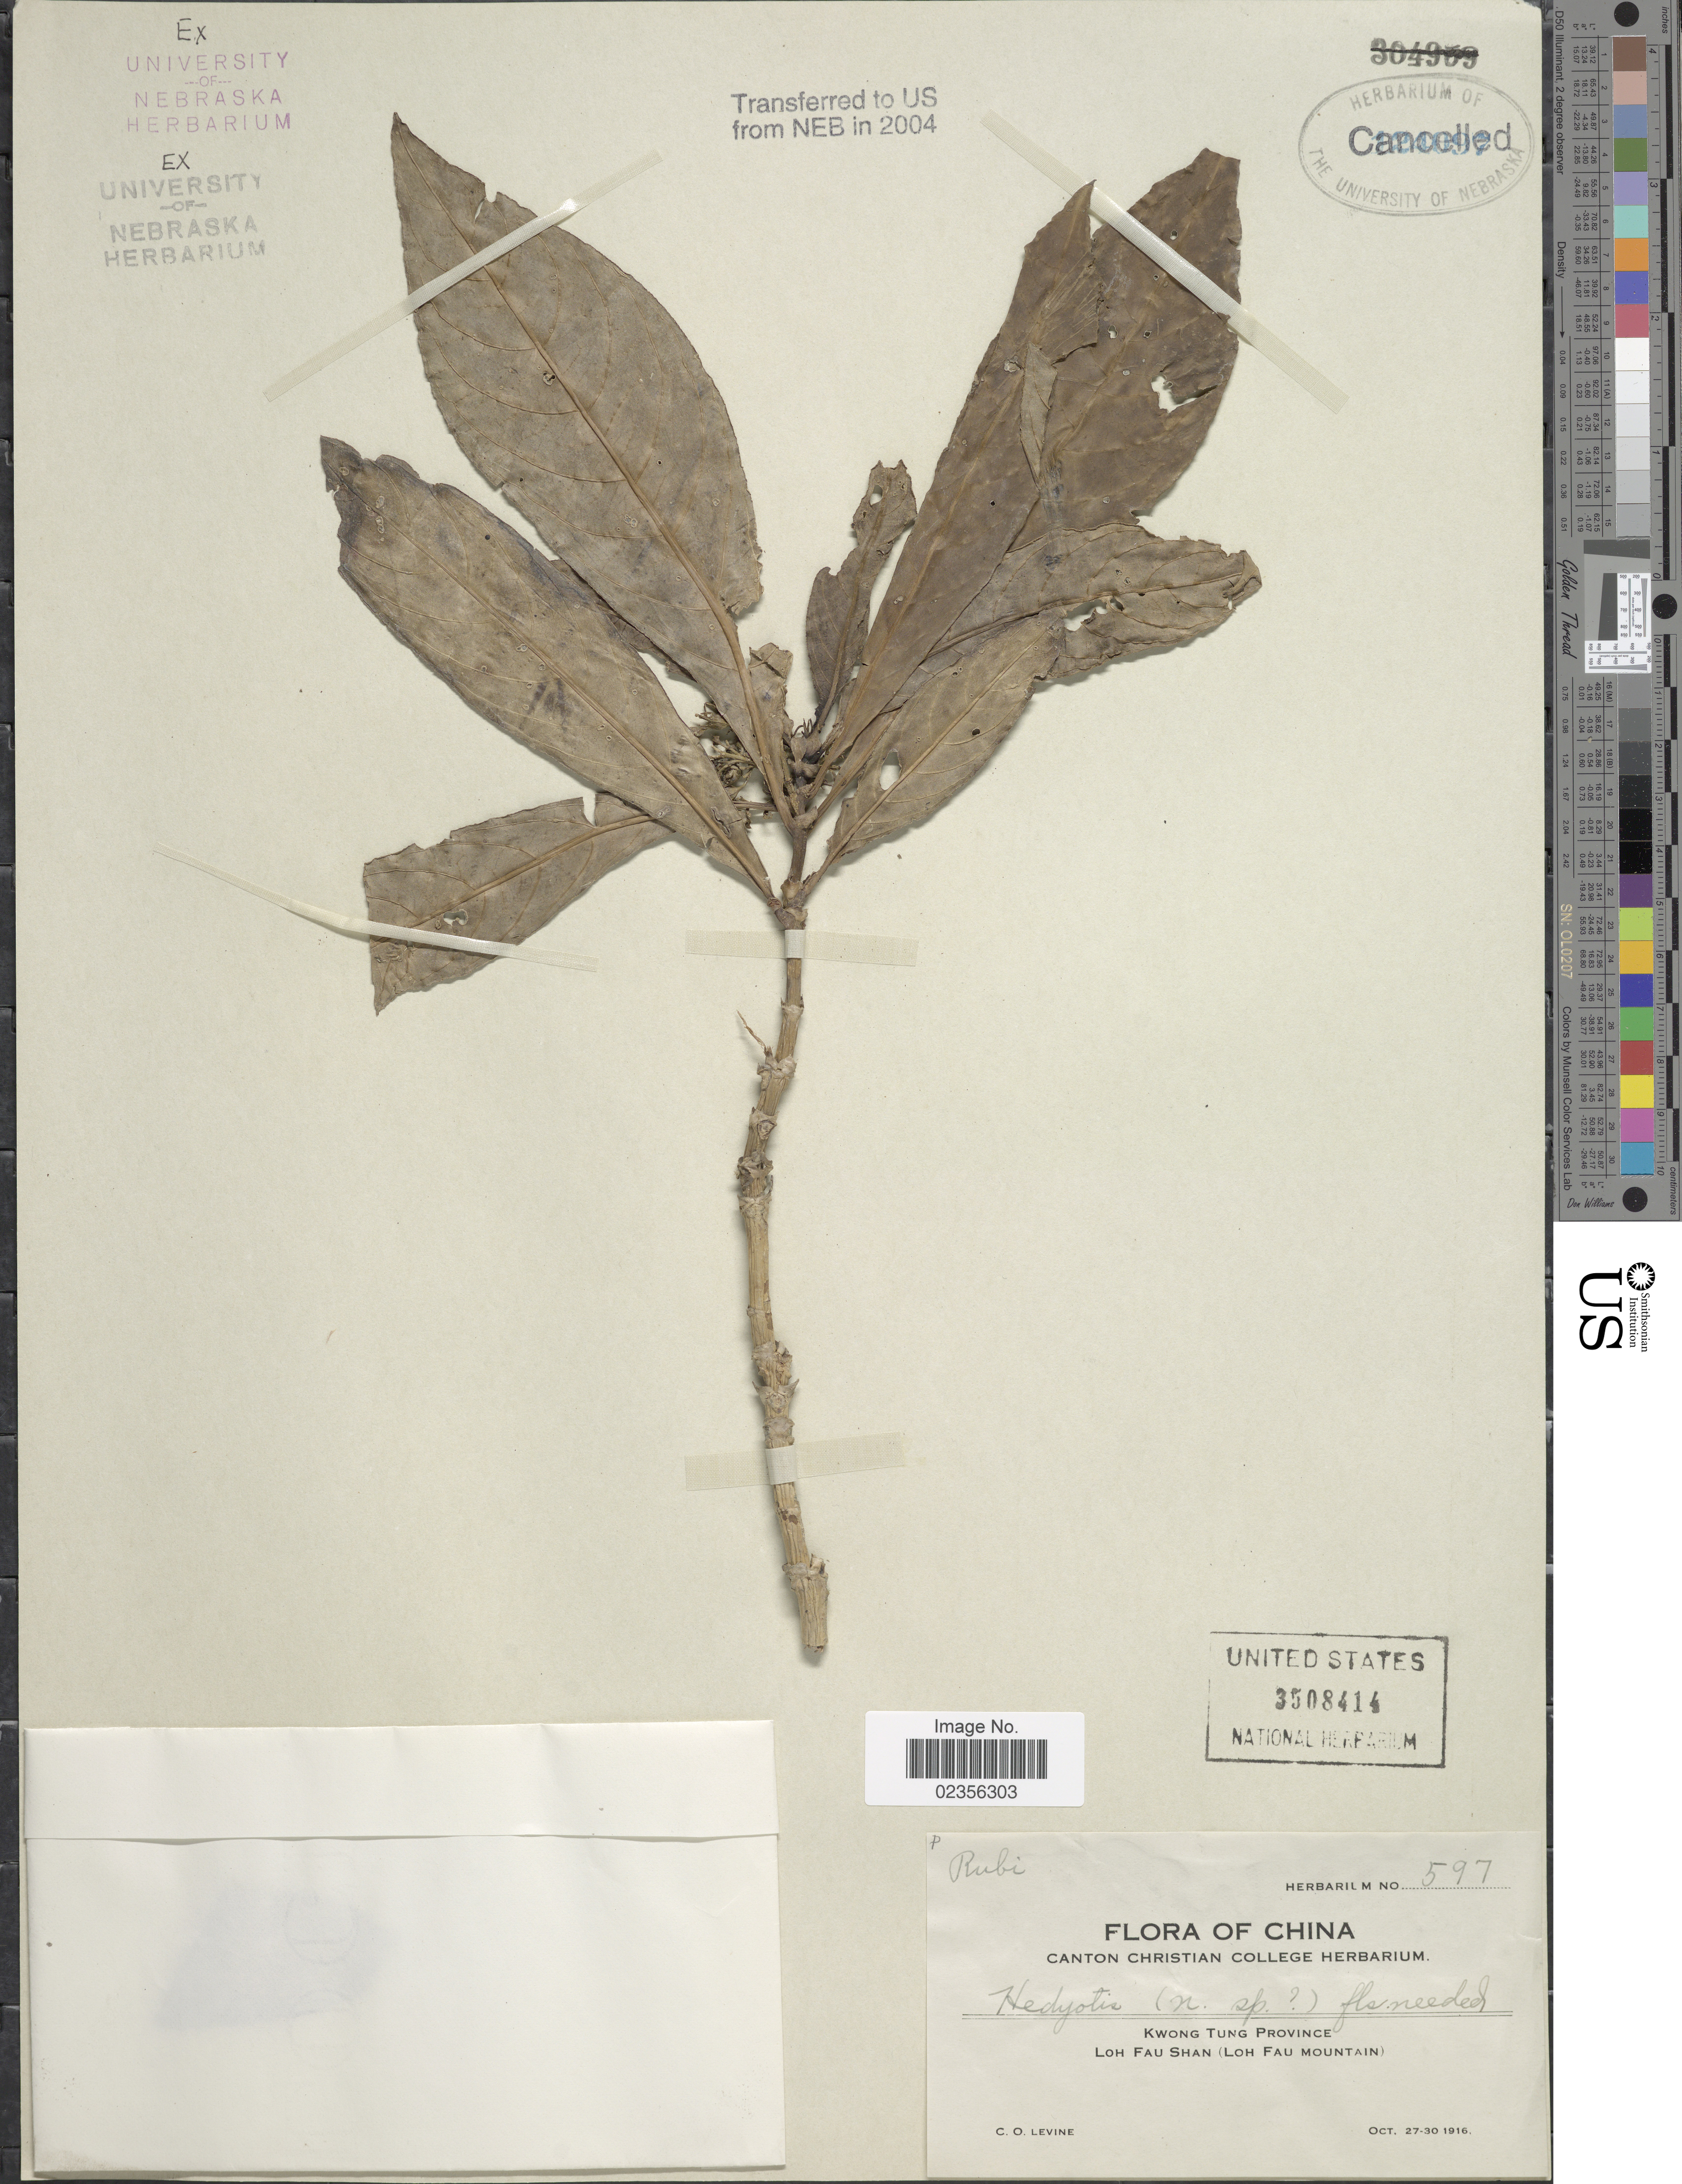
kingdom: Plantae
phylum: Tracheophyta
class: Magnoliopsida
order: Gentianales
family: Rubiaceae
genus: Hedyotis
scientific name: Hedyotis sp.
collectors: C. O. Levine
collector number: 597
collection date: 1916-10-27/1916-10-30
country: China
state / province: Guangdong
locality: Kwong Tung Province, Loh Fau Shan (Loh Fau Mountain)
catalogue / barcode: US 3508414